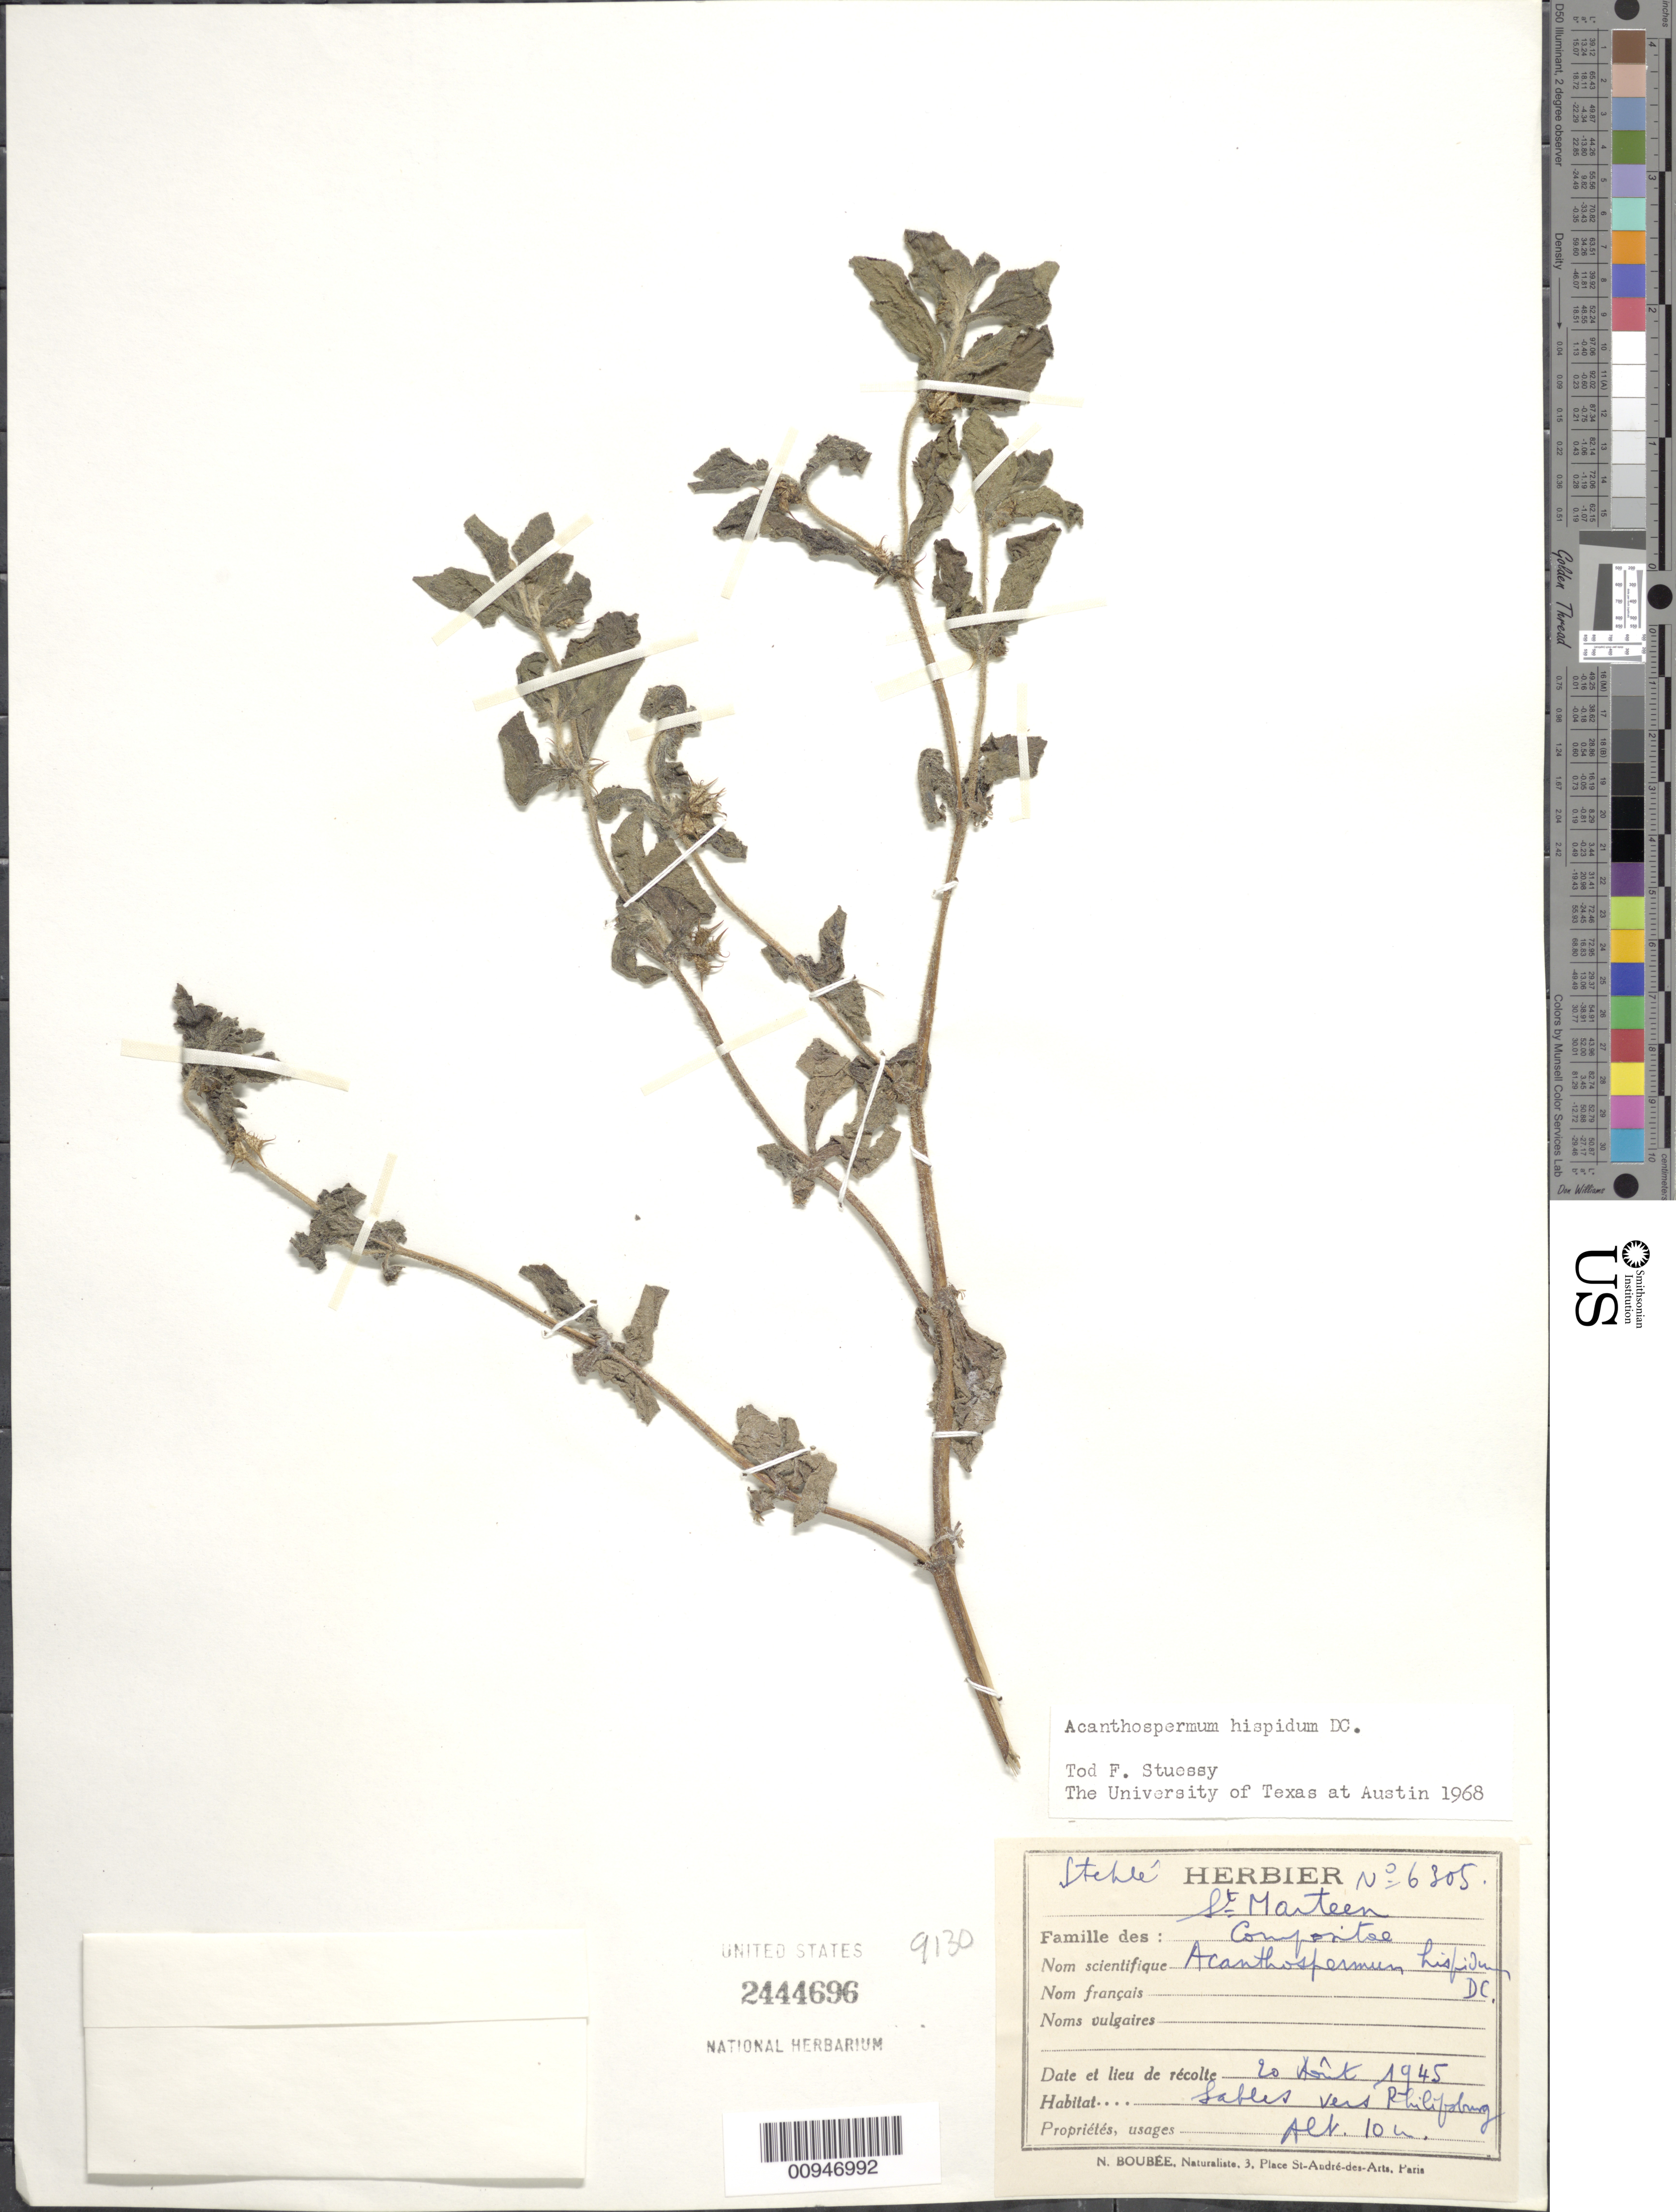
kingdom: Plantae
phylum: Tracheophyta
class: Magnoliopsida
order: Asterales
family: Asteraceae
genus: Acanthospermum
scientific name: Acanthospermum hispidum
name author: DC.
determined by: Stuessy, T. F.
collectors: H. Stehlé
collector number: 6305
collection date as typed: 20 Aug 1945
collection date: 1945-08-20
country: Sint Maartin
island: Sint Maarten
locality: "Sables vers"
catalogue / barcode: US 2444696